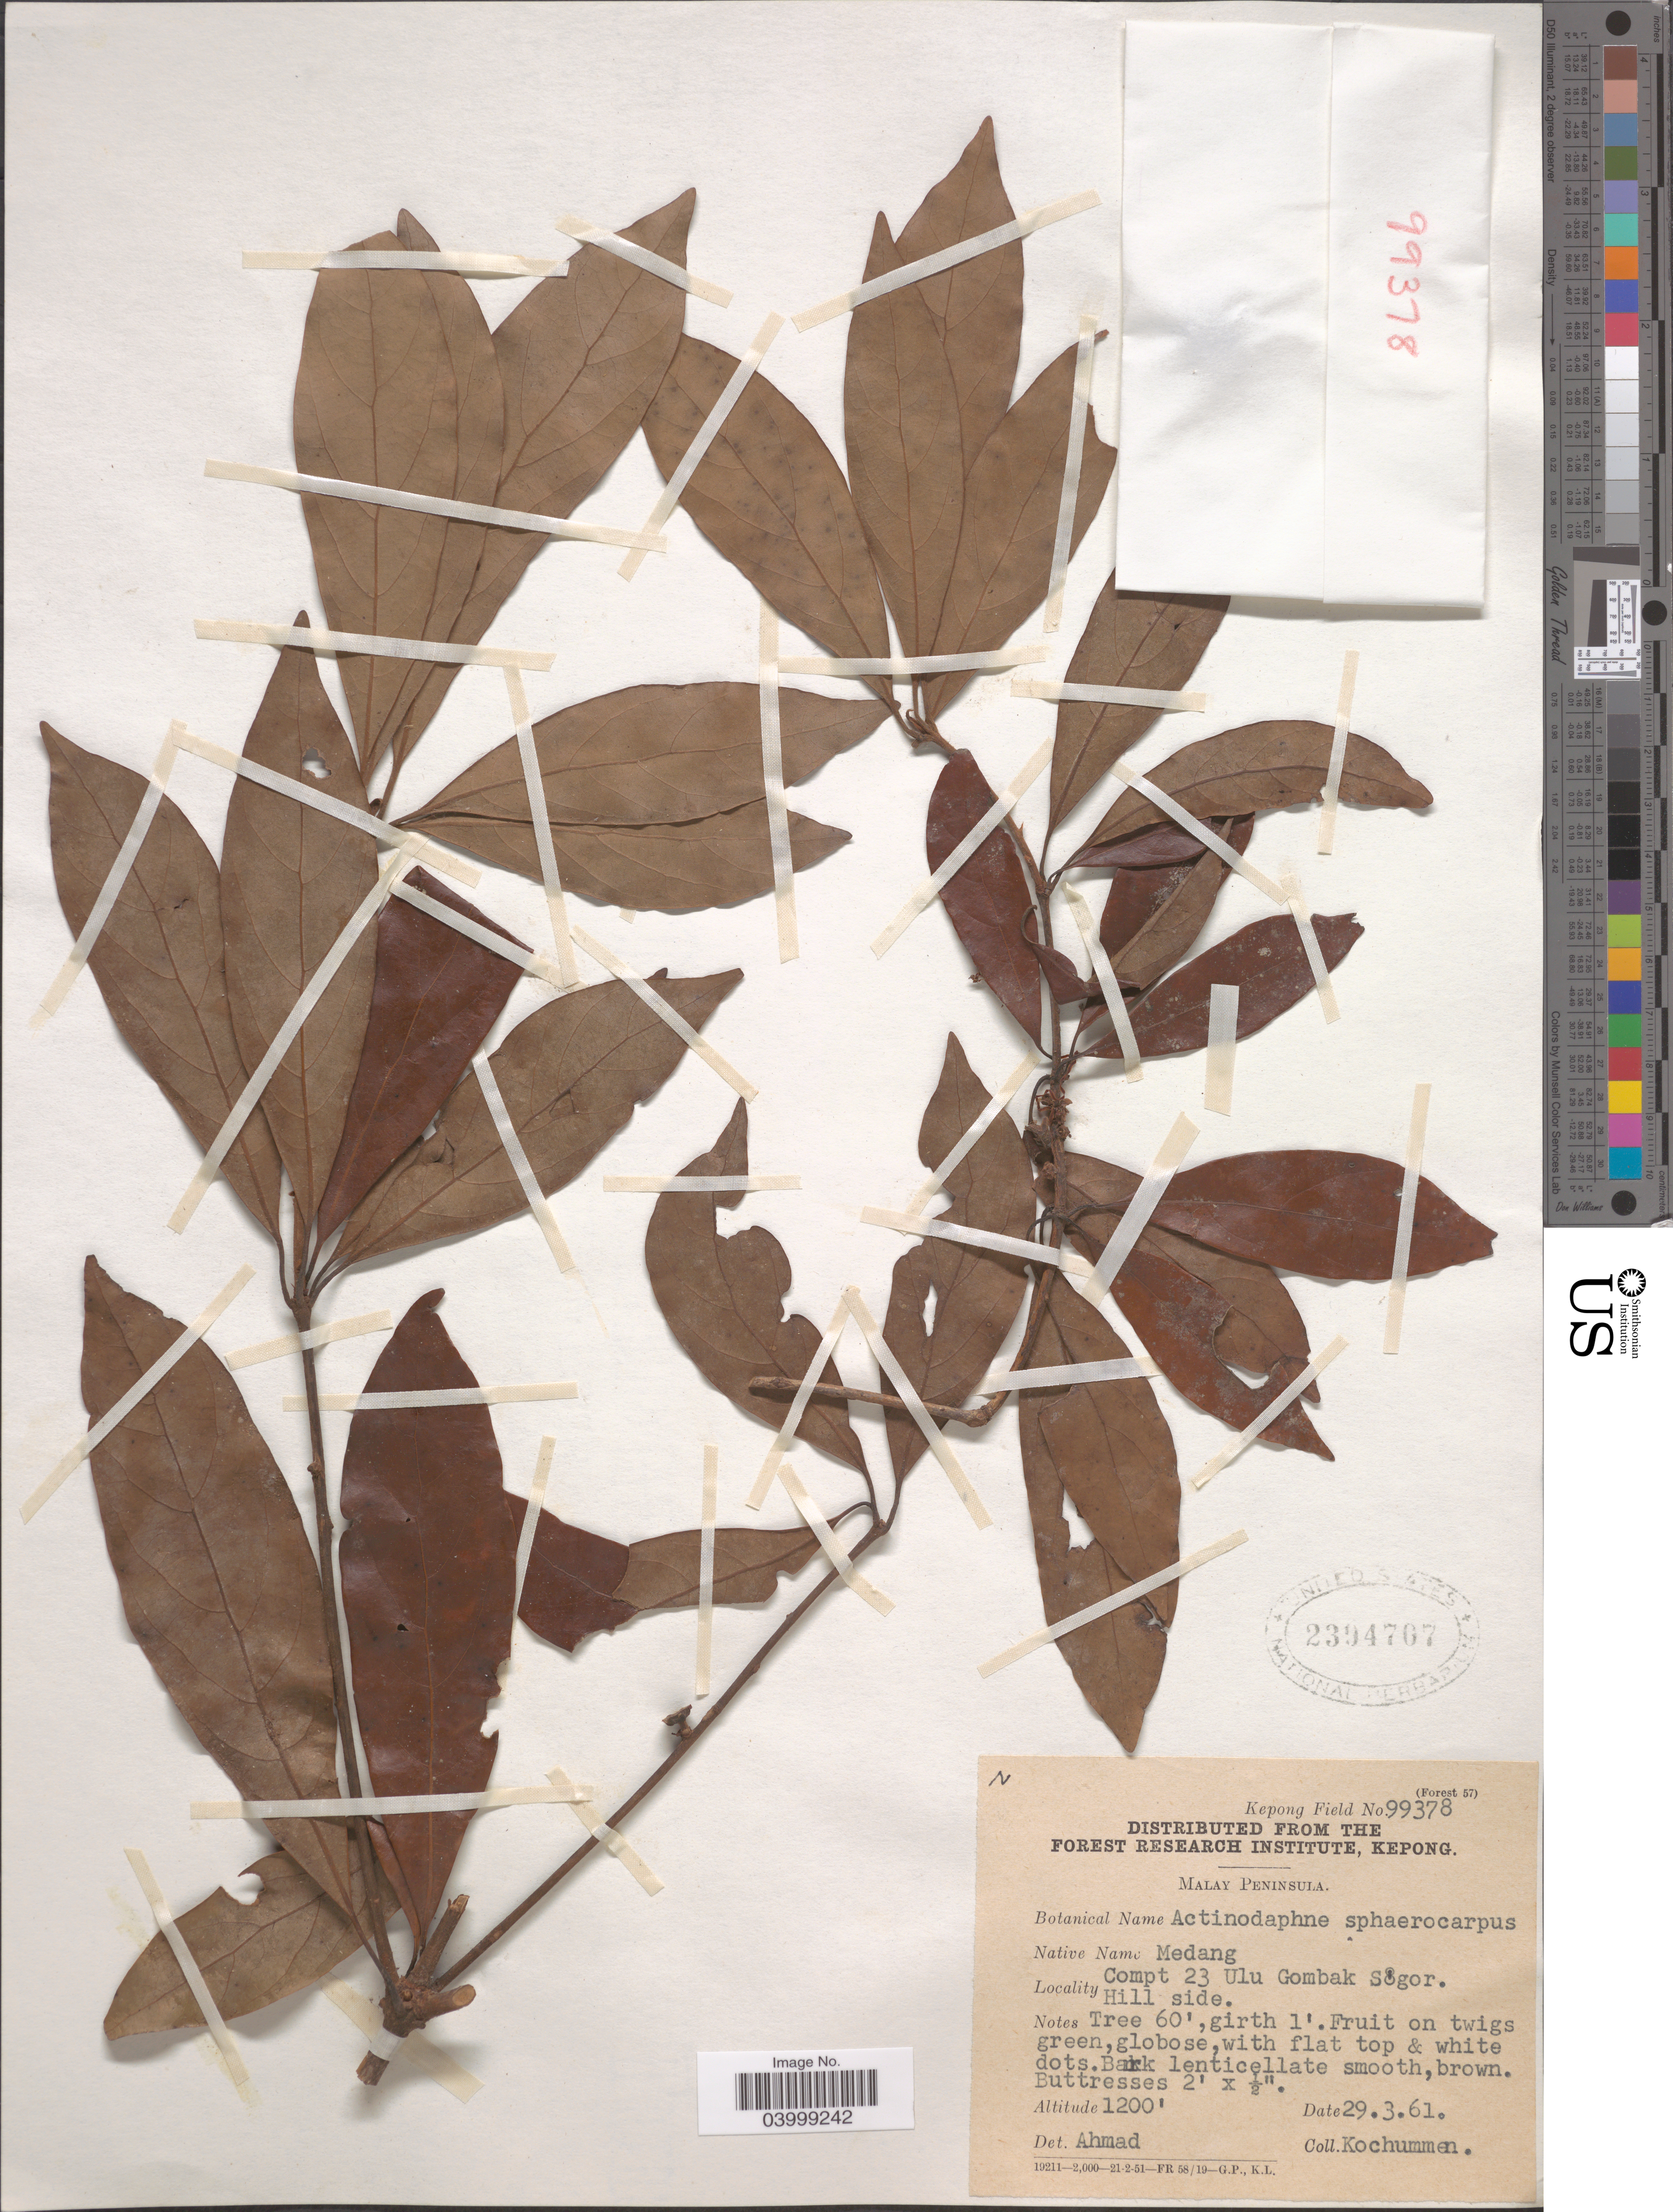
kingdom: Plantae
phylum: Tracheophyta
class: Magnoliopsida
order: Laurales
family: Lauraceae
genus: Actinodaphne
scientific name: Actinodaphne sphaerocarpa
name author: N.P. Balakr.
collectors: Kochummen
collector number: Kepong Field 99378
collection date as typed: Transcribed d/m/y: 29/3/61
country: Malaysia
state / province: Selangor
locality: Malay Peninsula. Compt 23 Ulu Gombak Sigor. Hill side.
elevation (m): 366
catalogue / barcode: US 2394707